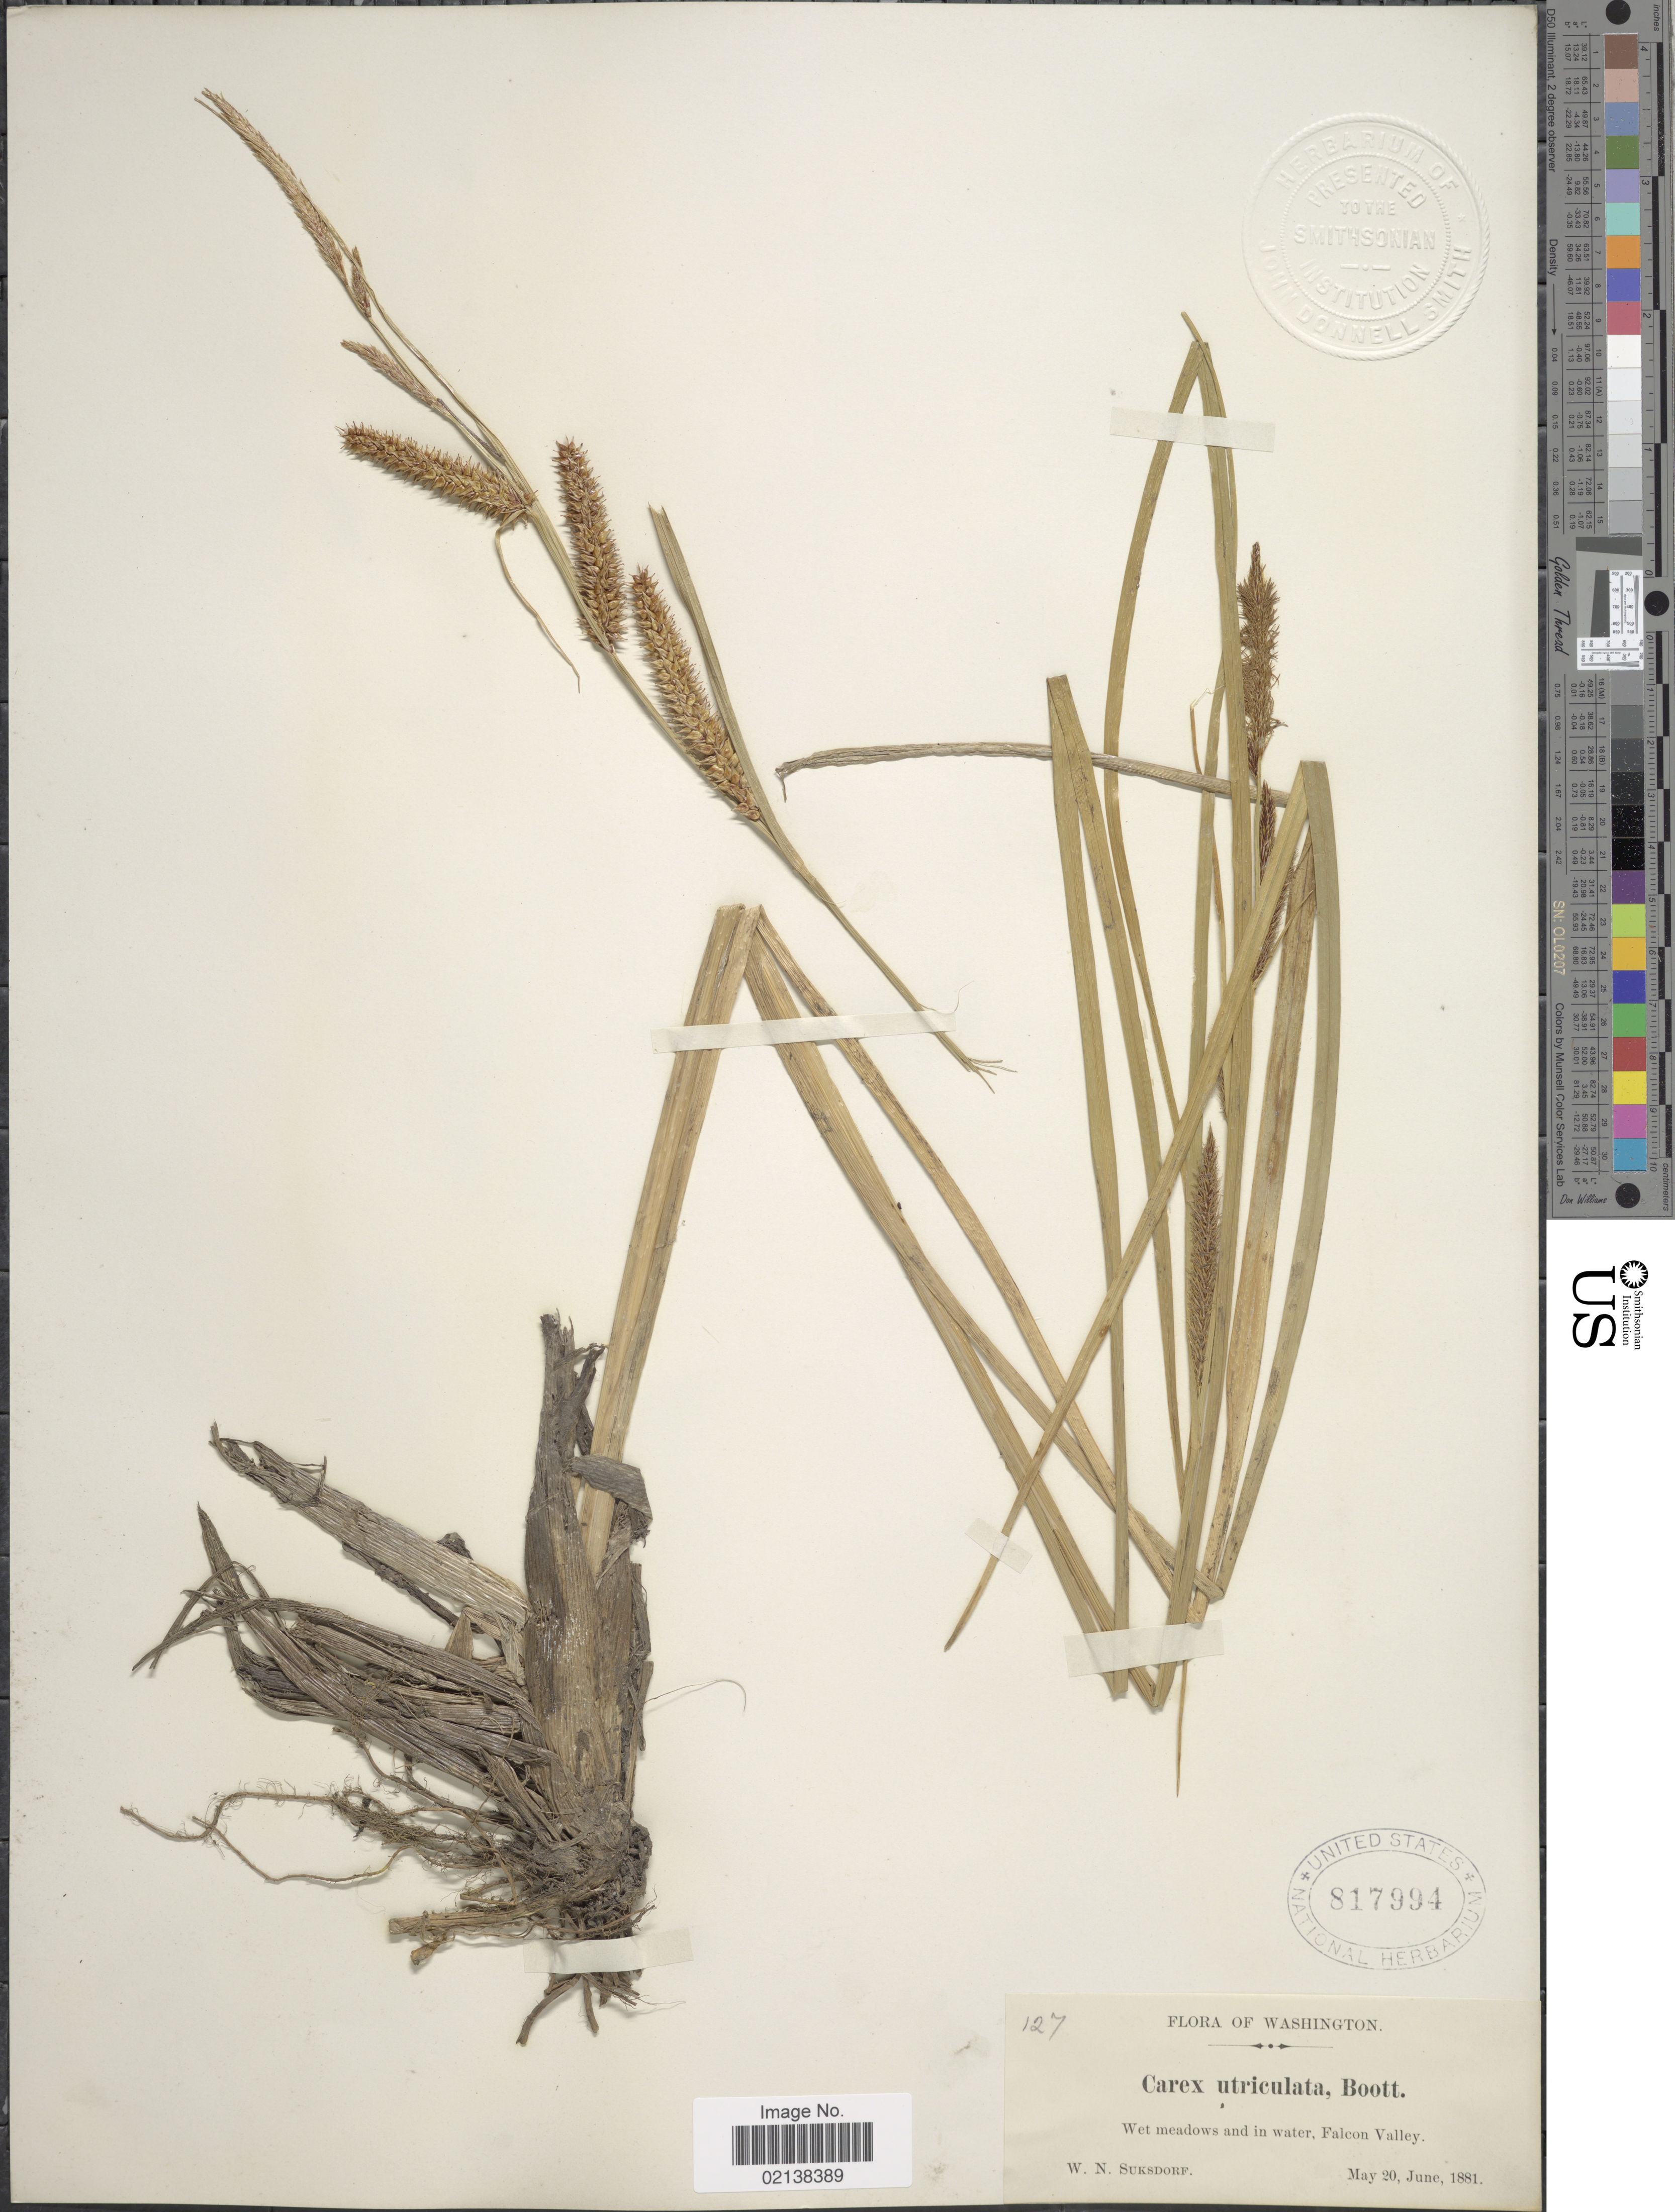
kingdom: Plantae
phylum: Tracheophyta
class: Liliopsida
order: Poales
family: Cyperaceae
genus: Carex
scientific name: Carex utriculata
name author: Boott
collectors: W. N. Suksdorf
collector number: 127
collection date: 1881-05-20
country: United States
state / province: Washington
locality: Wet meadows and in water, Falcon Valley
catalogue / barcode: US 817994